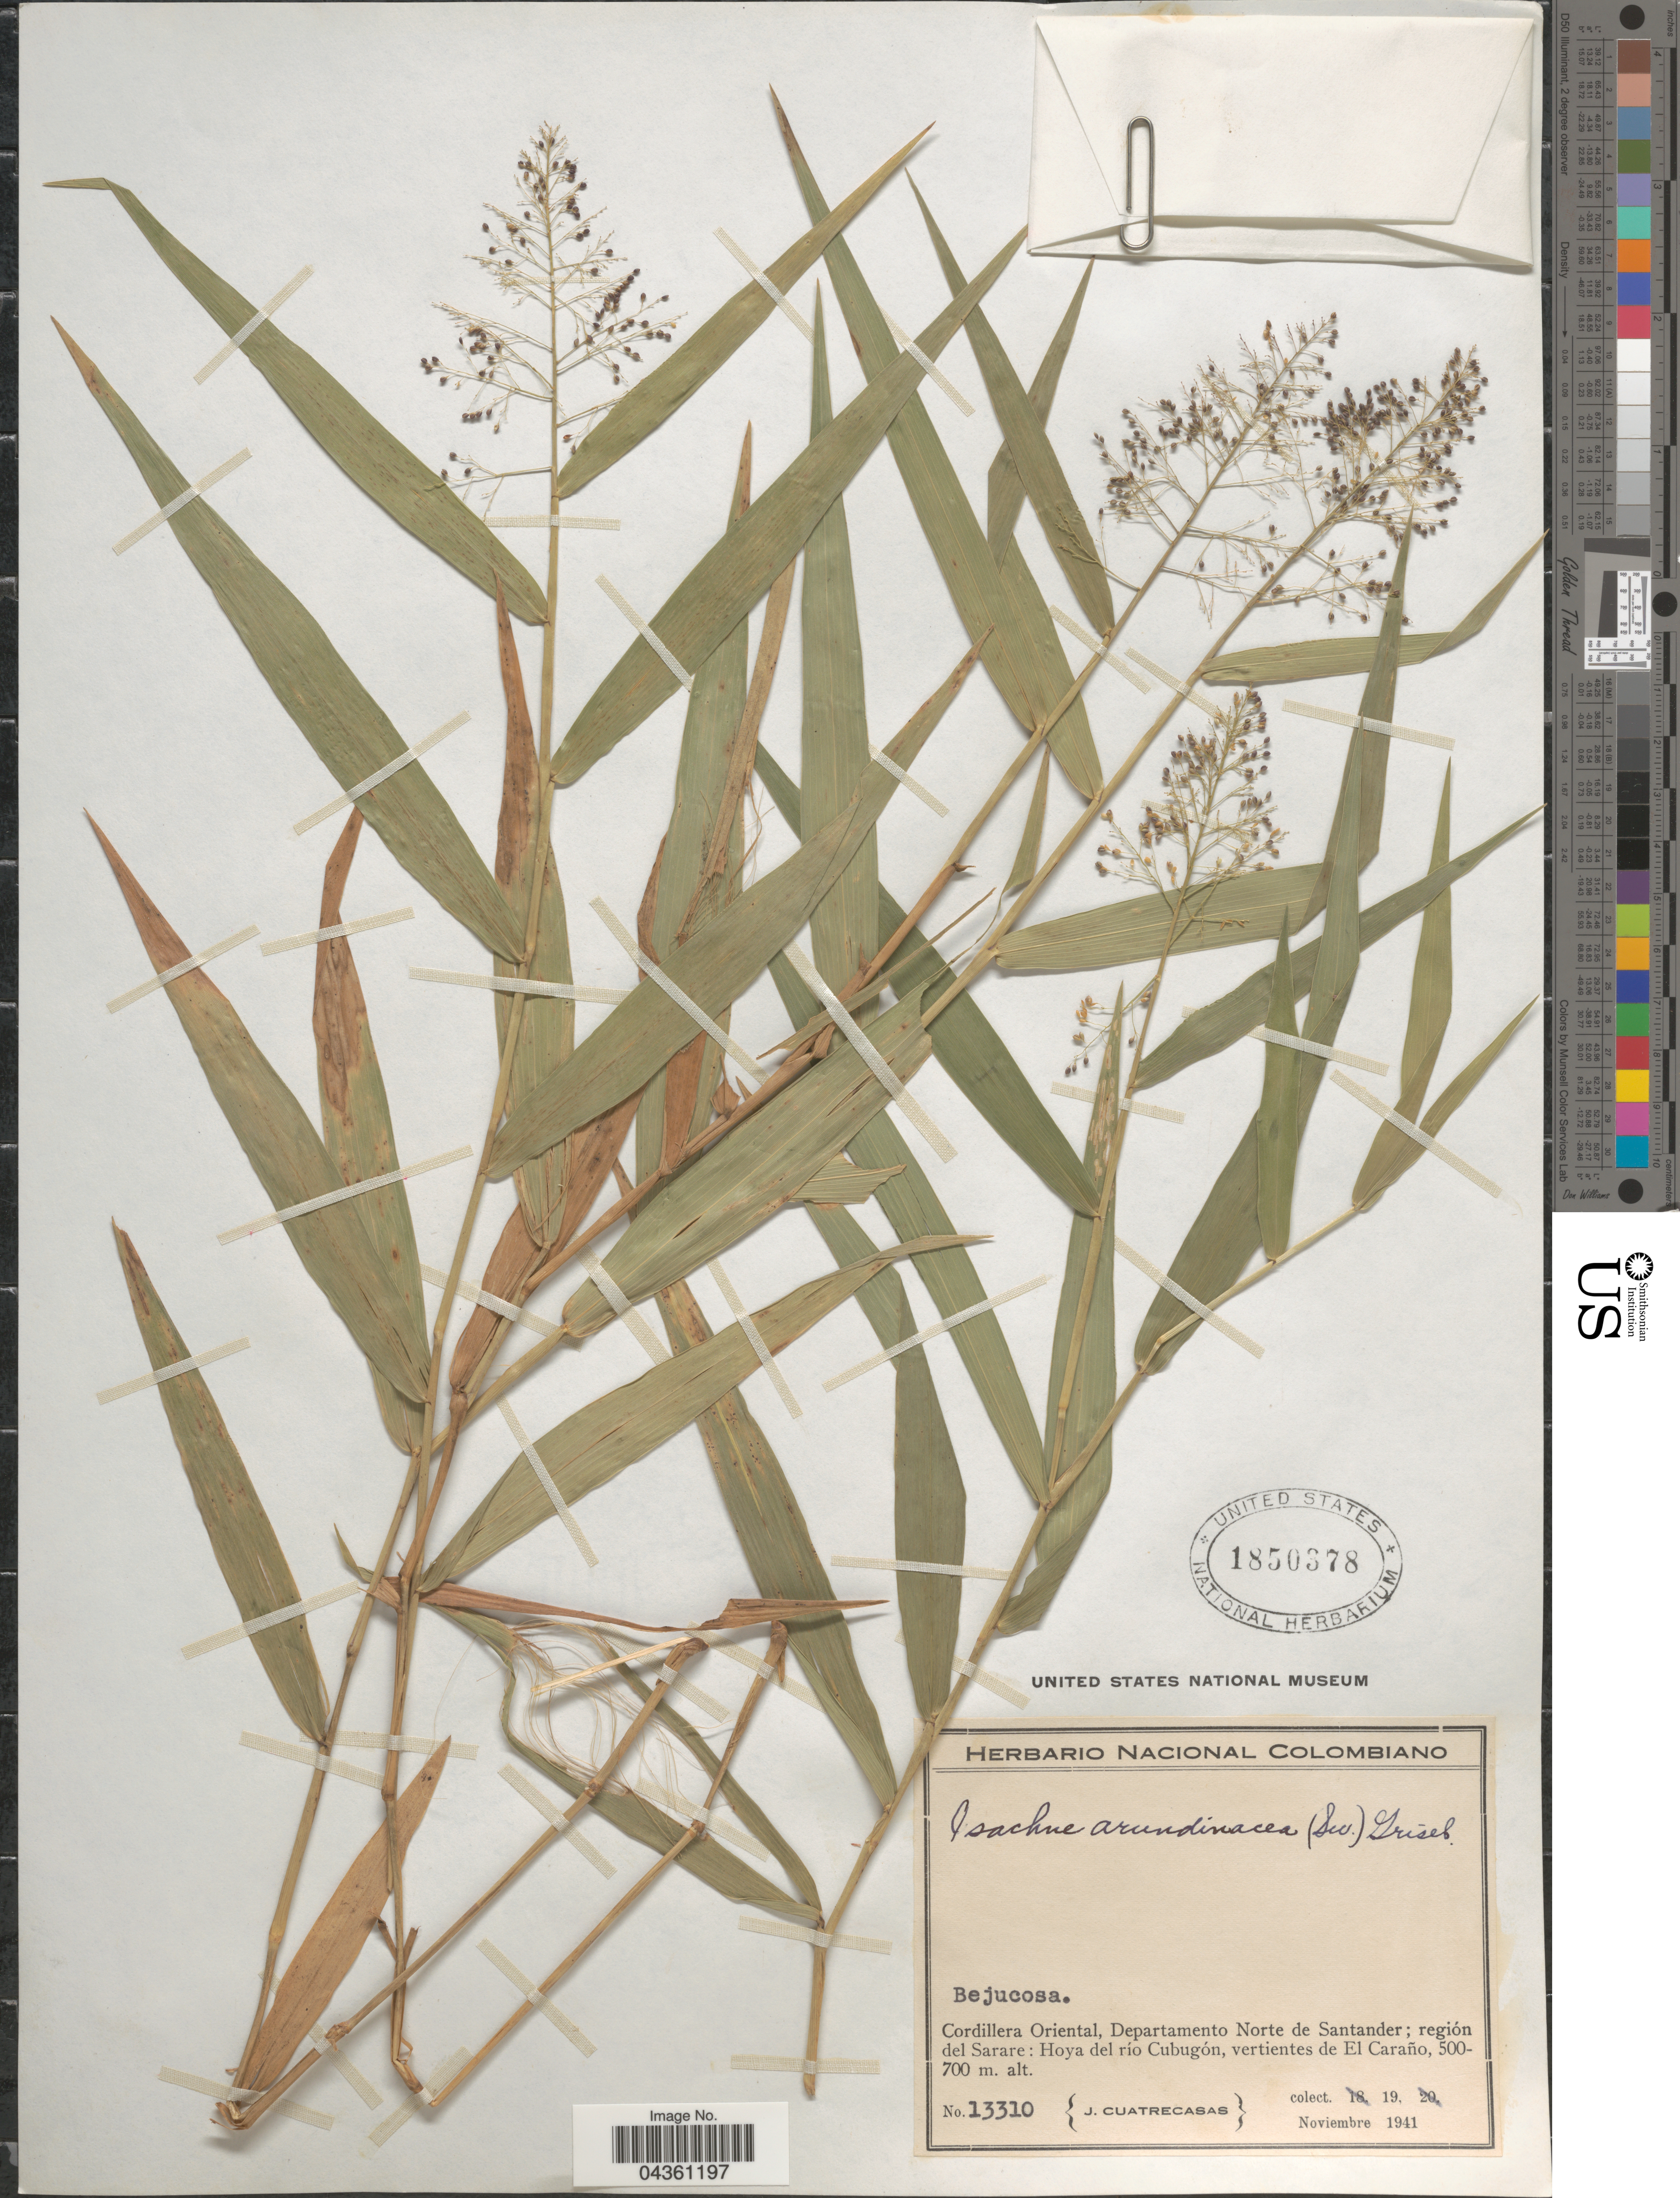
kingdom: Plantae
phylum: Tracheophyta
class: Liliopsida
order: Poales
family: Poaceae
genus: Isachne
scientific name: Isachne arundinacea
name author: (Sw.) Griseb.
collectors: J. Cuatrecasas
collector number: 13310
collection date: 1941-11-19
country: Colombia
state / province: Norte de Santander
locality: Cordillera Oriental, Departamento Norte de Santander; región del Sarare: Hoya del río Cubugón, vertientes de El Caraño.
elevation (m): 500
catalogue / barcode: US 1850378